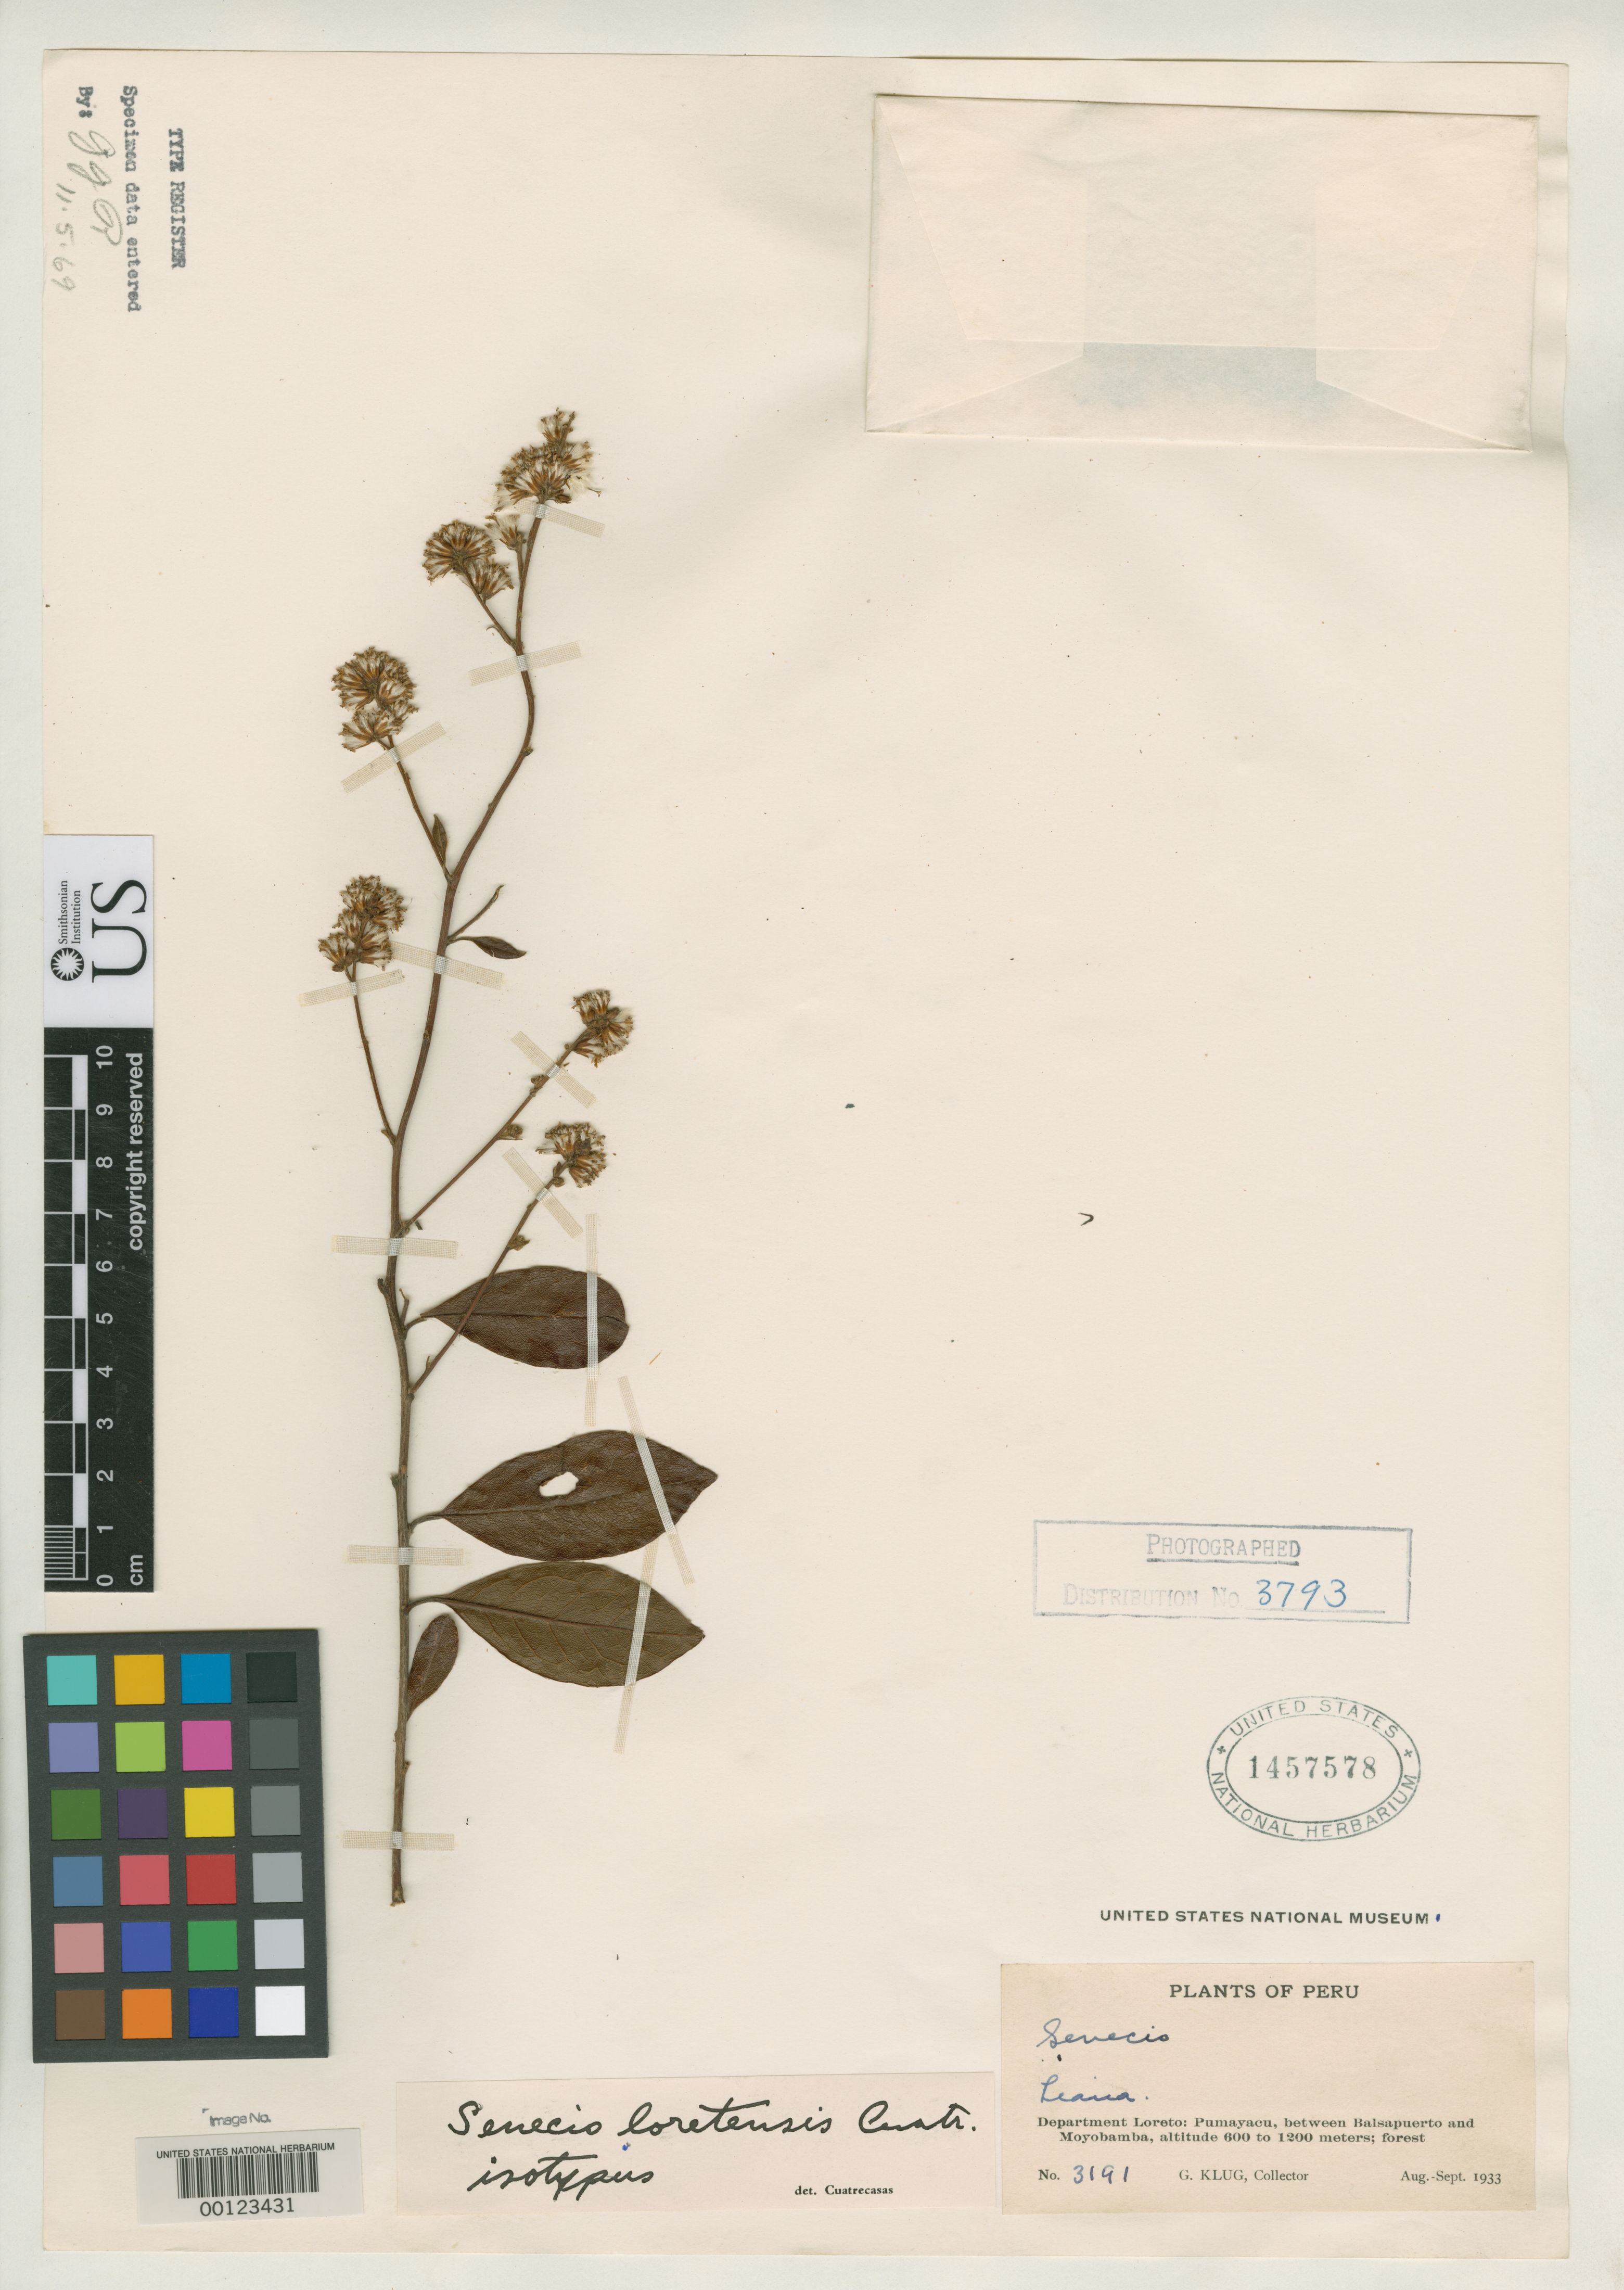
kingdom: Plantae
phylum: Tracheophyta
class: Magnoliopsida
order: Asterales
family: Asteraceae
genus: Senecio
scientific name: Senecio loretensis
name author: Cuatrec.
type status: Isotype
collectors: G. Klug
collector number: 3191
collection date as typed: Sep 1933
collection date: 1933-09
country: Peru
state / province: Loreto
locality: Pumayacu, between Balsapuerto and Moyobamba.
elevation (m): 600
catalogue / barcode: US 1457578